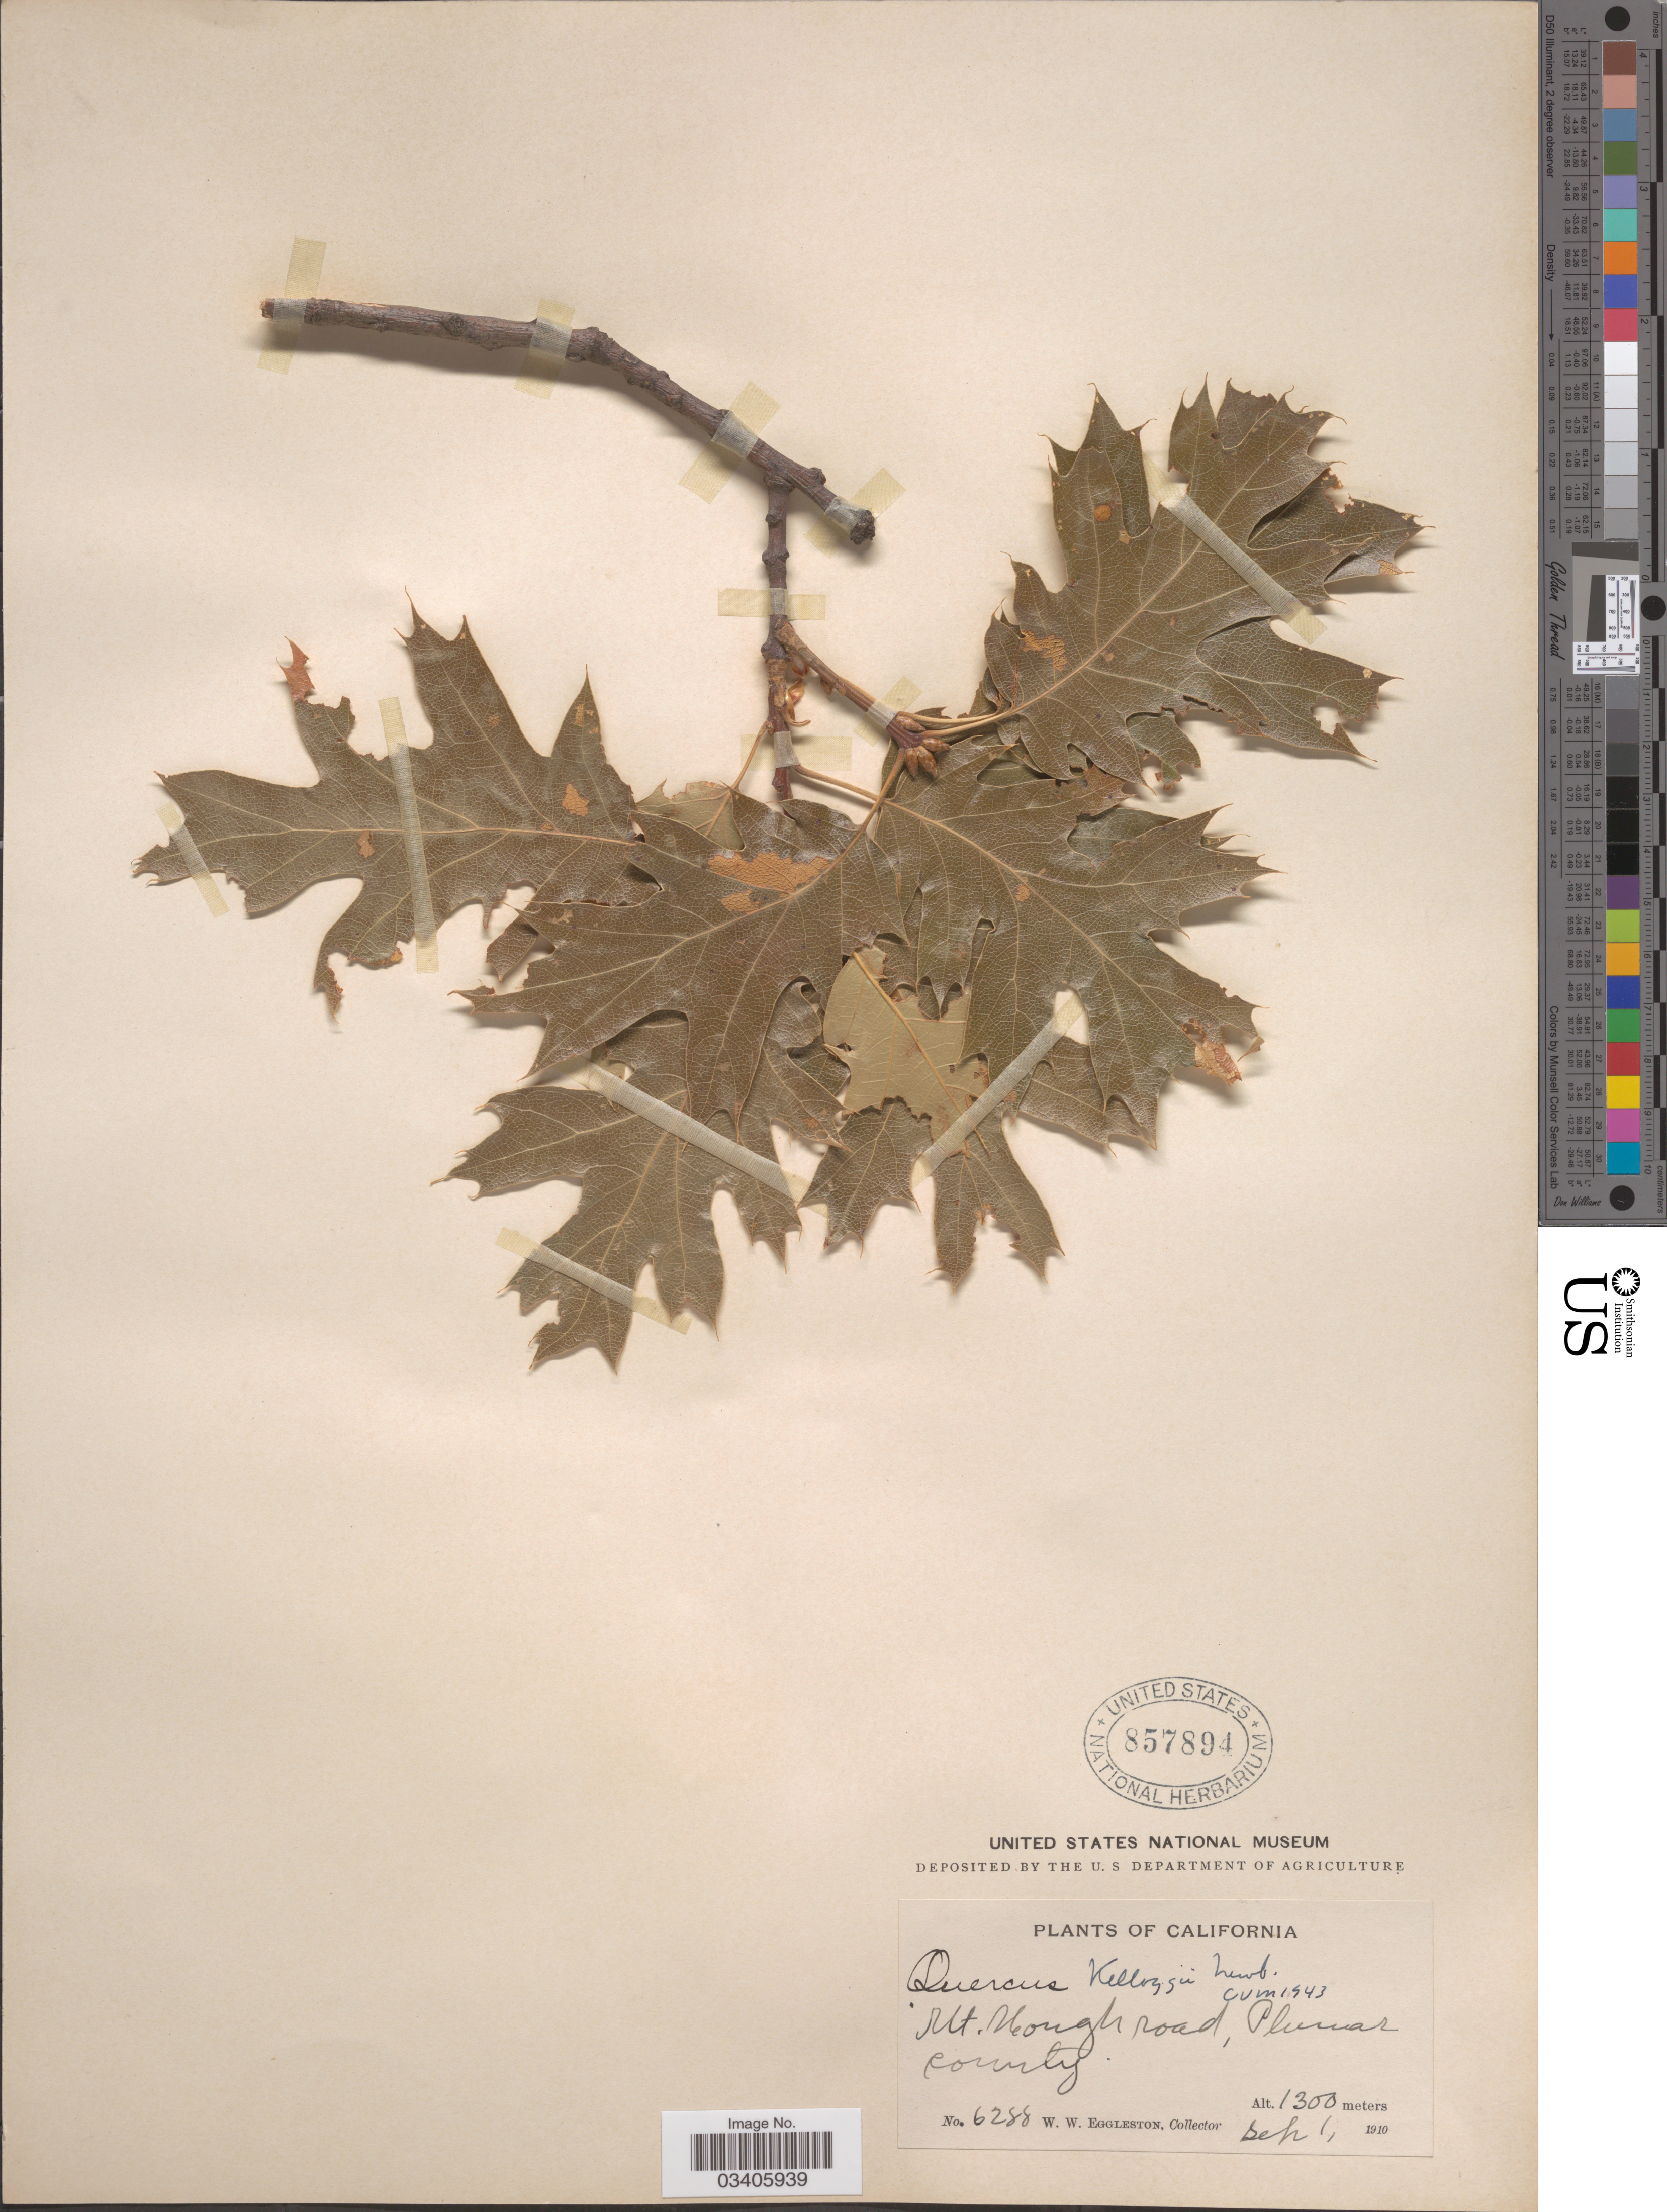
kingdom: Plantae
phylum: Tracheophyta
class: Magnoliopsida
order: Fagales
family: Fagaceae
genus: Quercus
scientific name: Quercus kelloggii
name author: Newb.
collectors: W. W. Eggleston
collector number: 6288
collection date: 1910-09-01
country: United States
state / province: California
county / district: Plumas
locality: Mt. Hough road, Plumas county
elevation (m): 1300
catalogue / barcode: US 857894